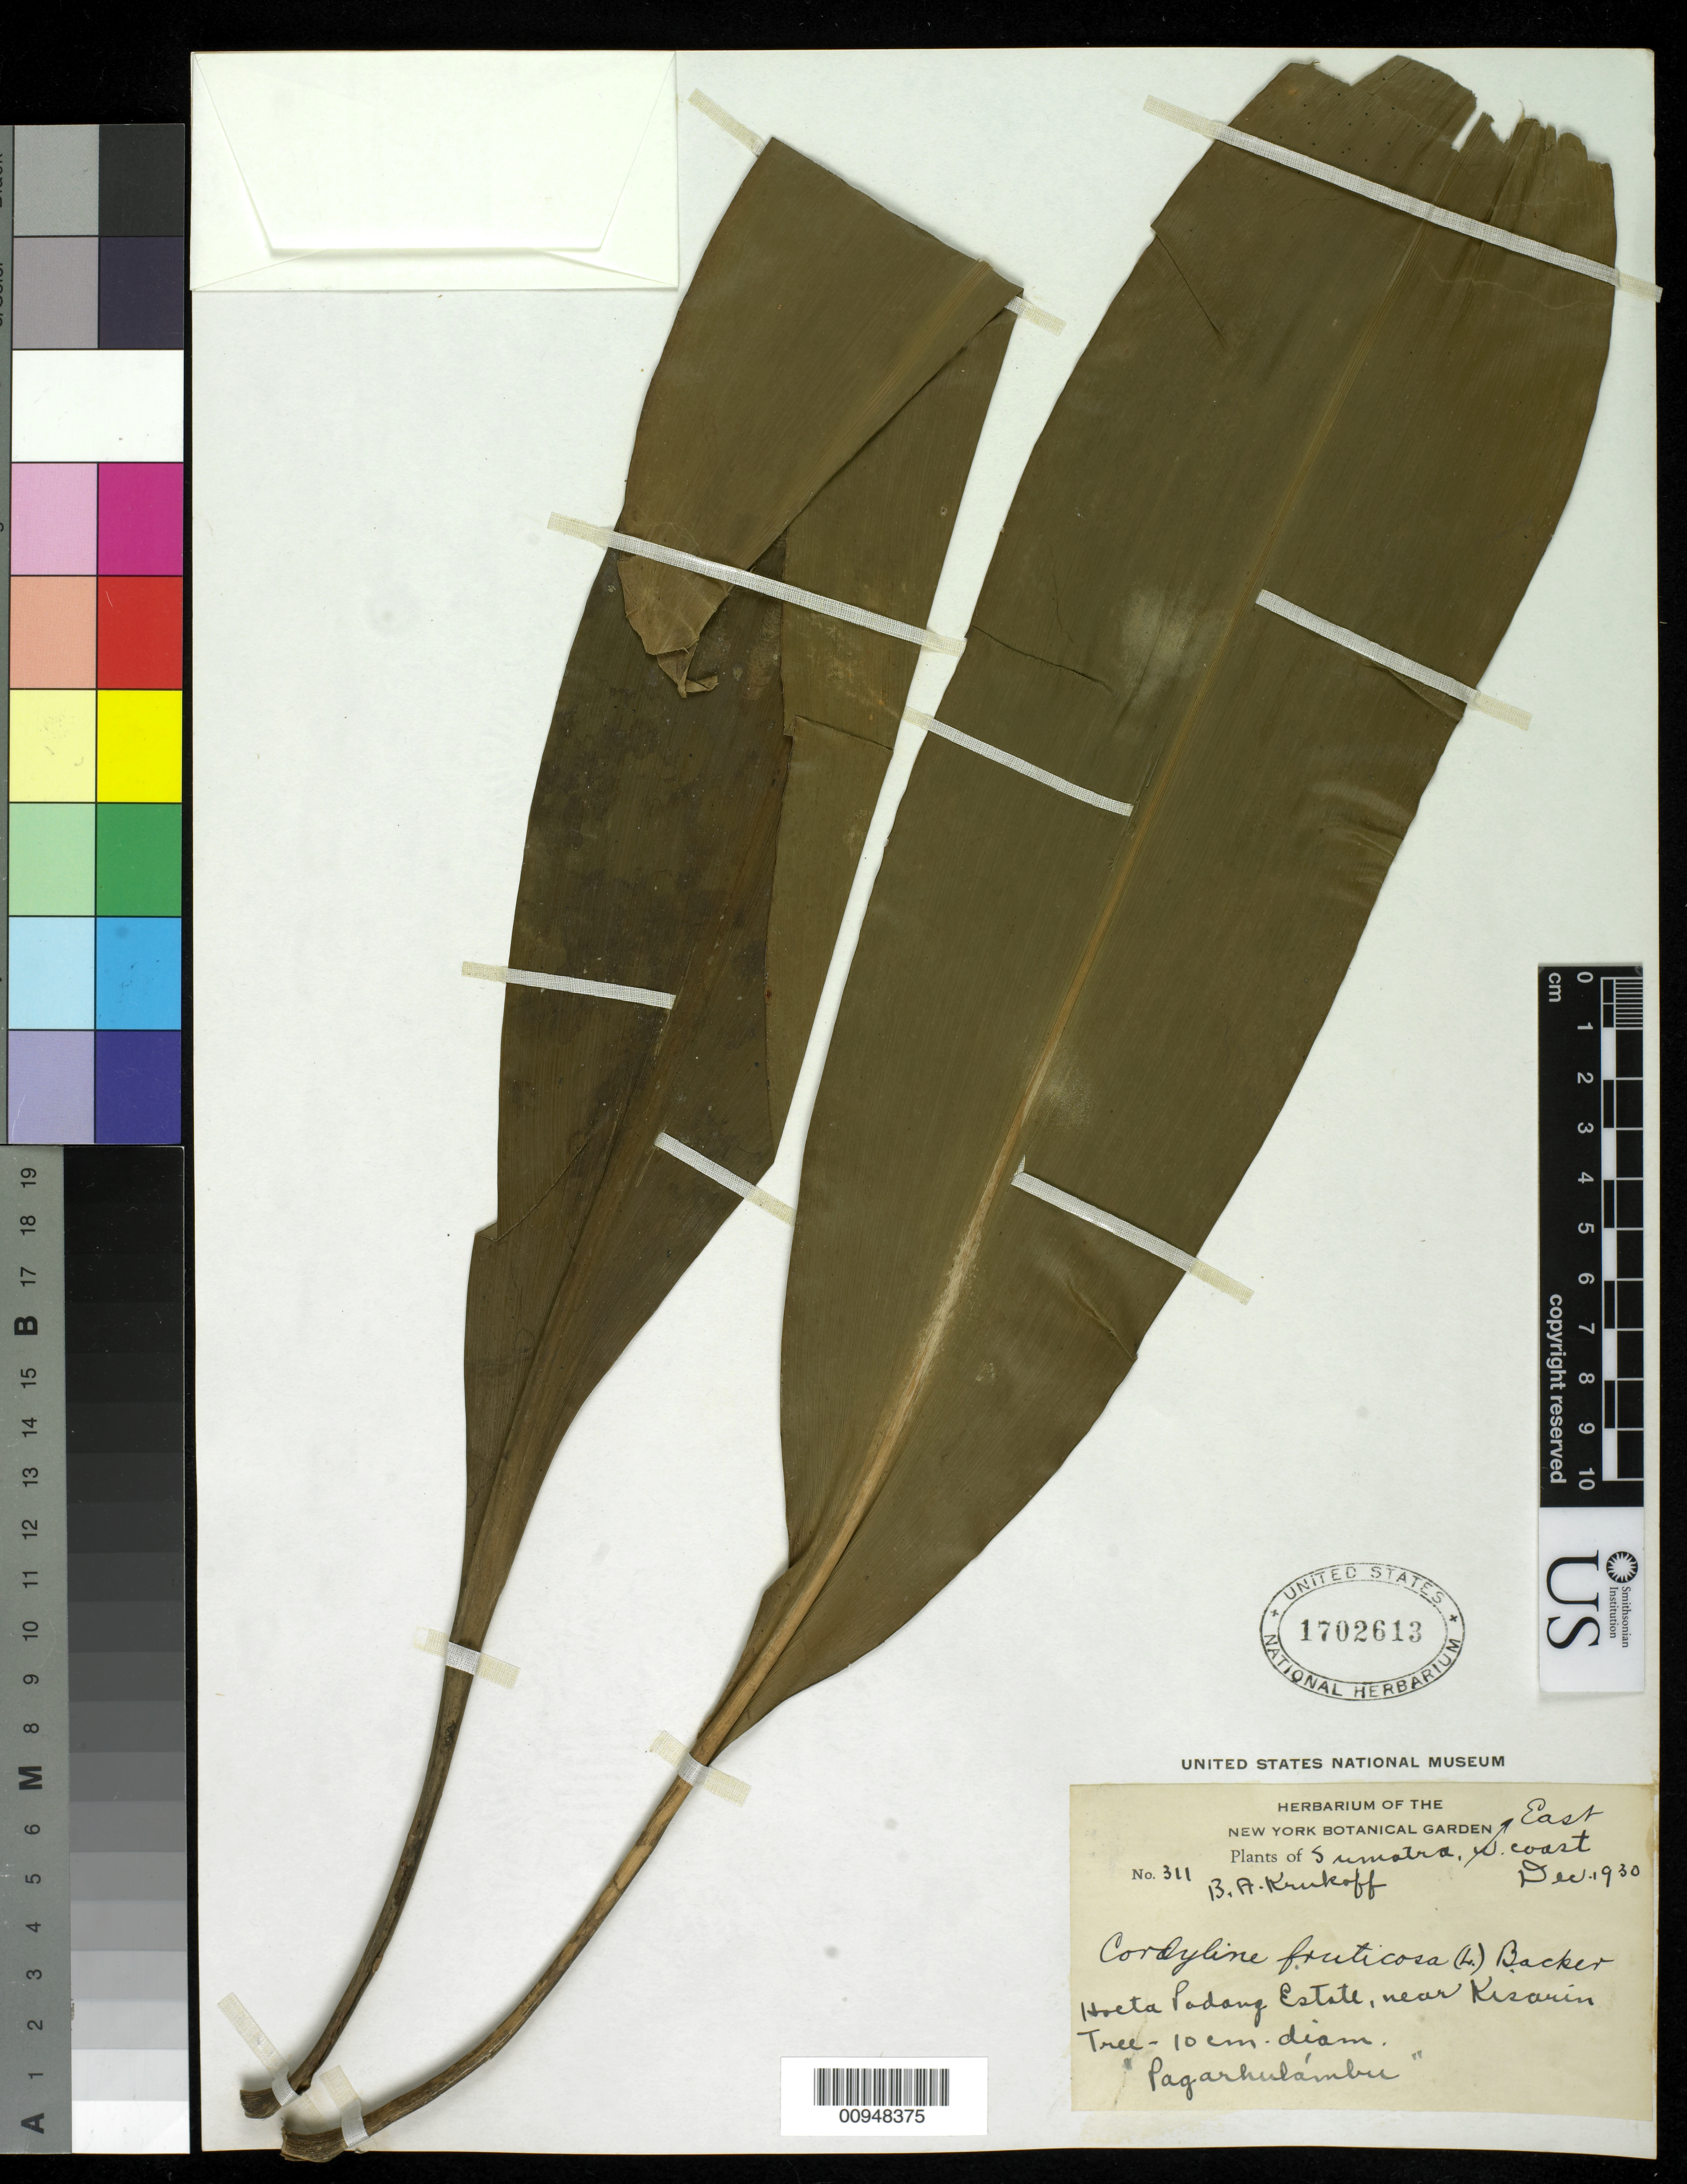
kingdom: Plantae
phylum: Tracheophyta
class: Liliopsida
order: Asparagales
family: Asparagaceae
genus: Cordyline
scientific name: Cordyline fruticosa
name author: (L.) A. Chev.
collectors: B. A. Krukoff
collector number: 311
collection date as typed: Dec 1930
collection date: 1930-12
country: Indonesia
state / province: Sumatra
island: Sumatra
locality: Hoeta Padang Estate, near Kisanin.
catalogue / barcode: US 1702613